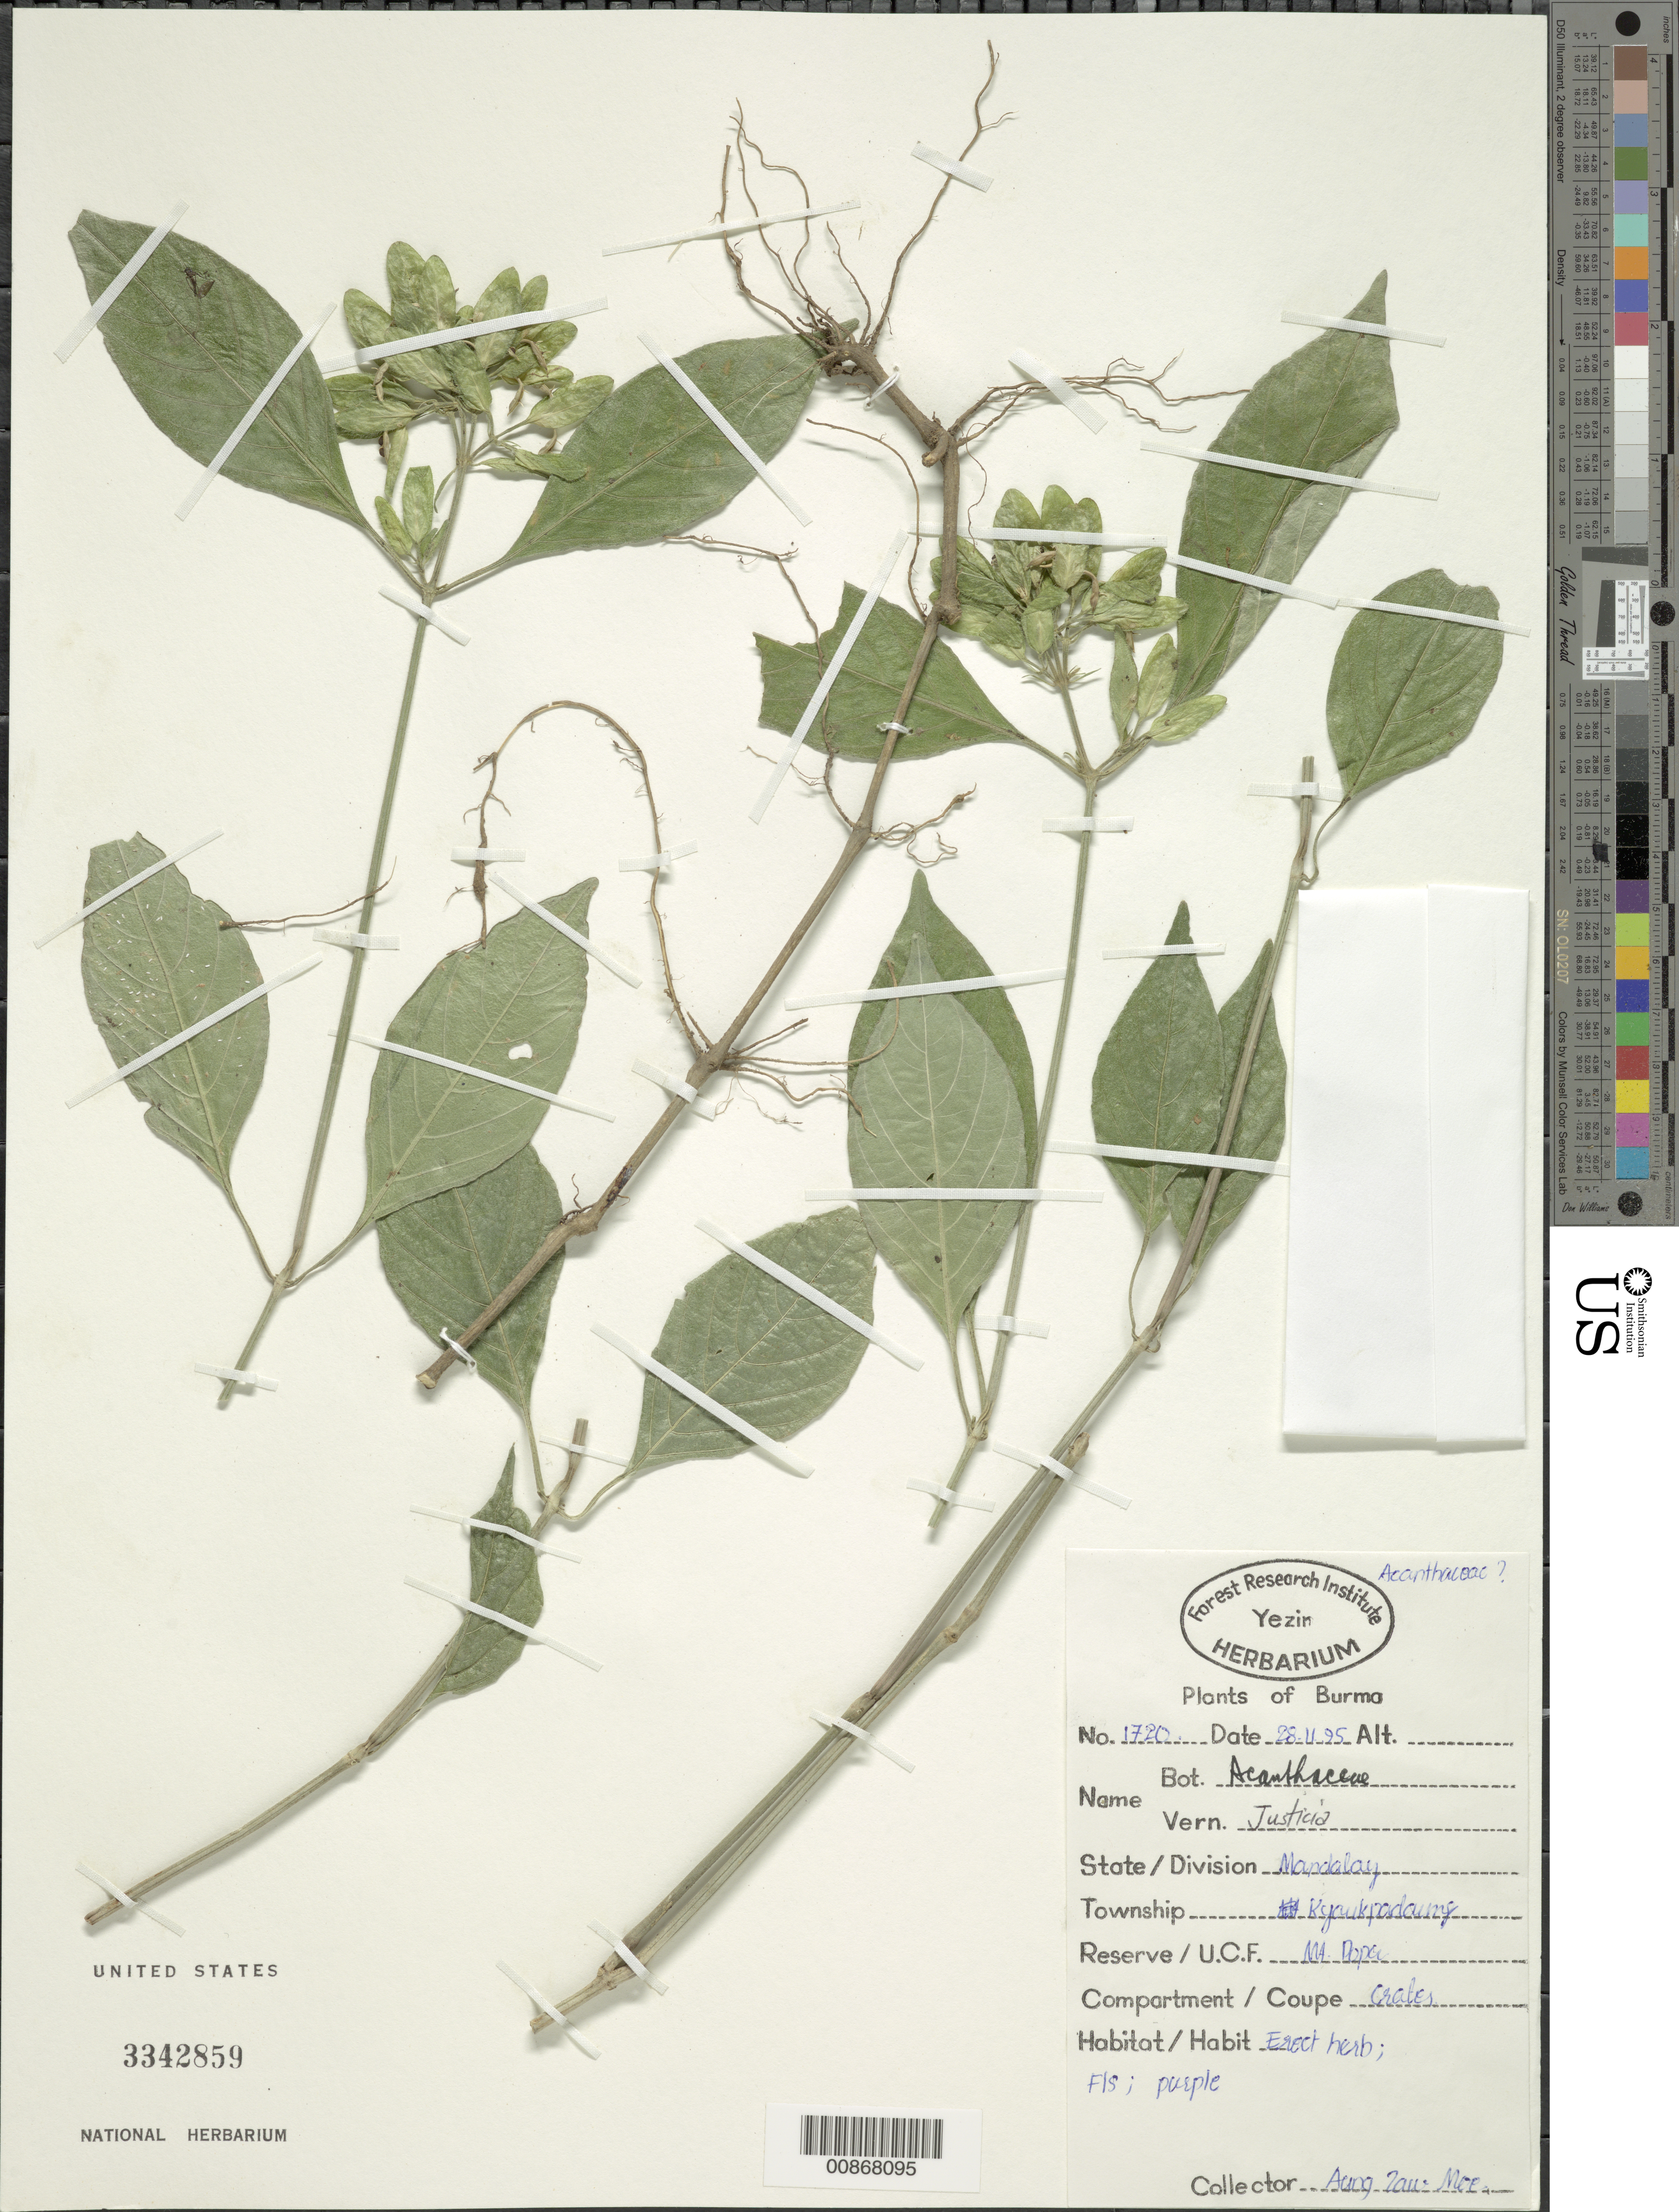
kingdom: Plantae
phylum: Tracheophyta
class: Magnoliopsida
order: Lamiales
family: Acanthaceae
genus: Justicia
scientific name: Justicia sp.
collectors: Aung Zaw Moe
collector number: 1720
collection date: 1995-11-28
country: Myanmar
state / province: Mandalay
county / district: Kyaukpadaung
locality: Mt. Popa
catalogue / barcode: US 3342859